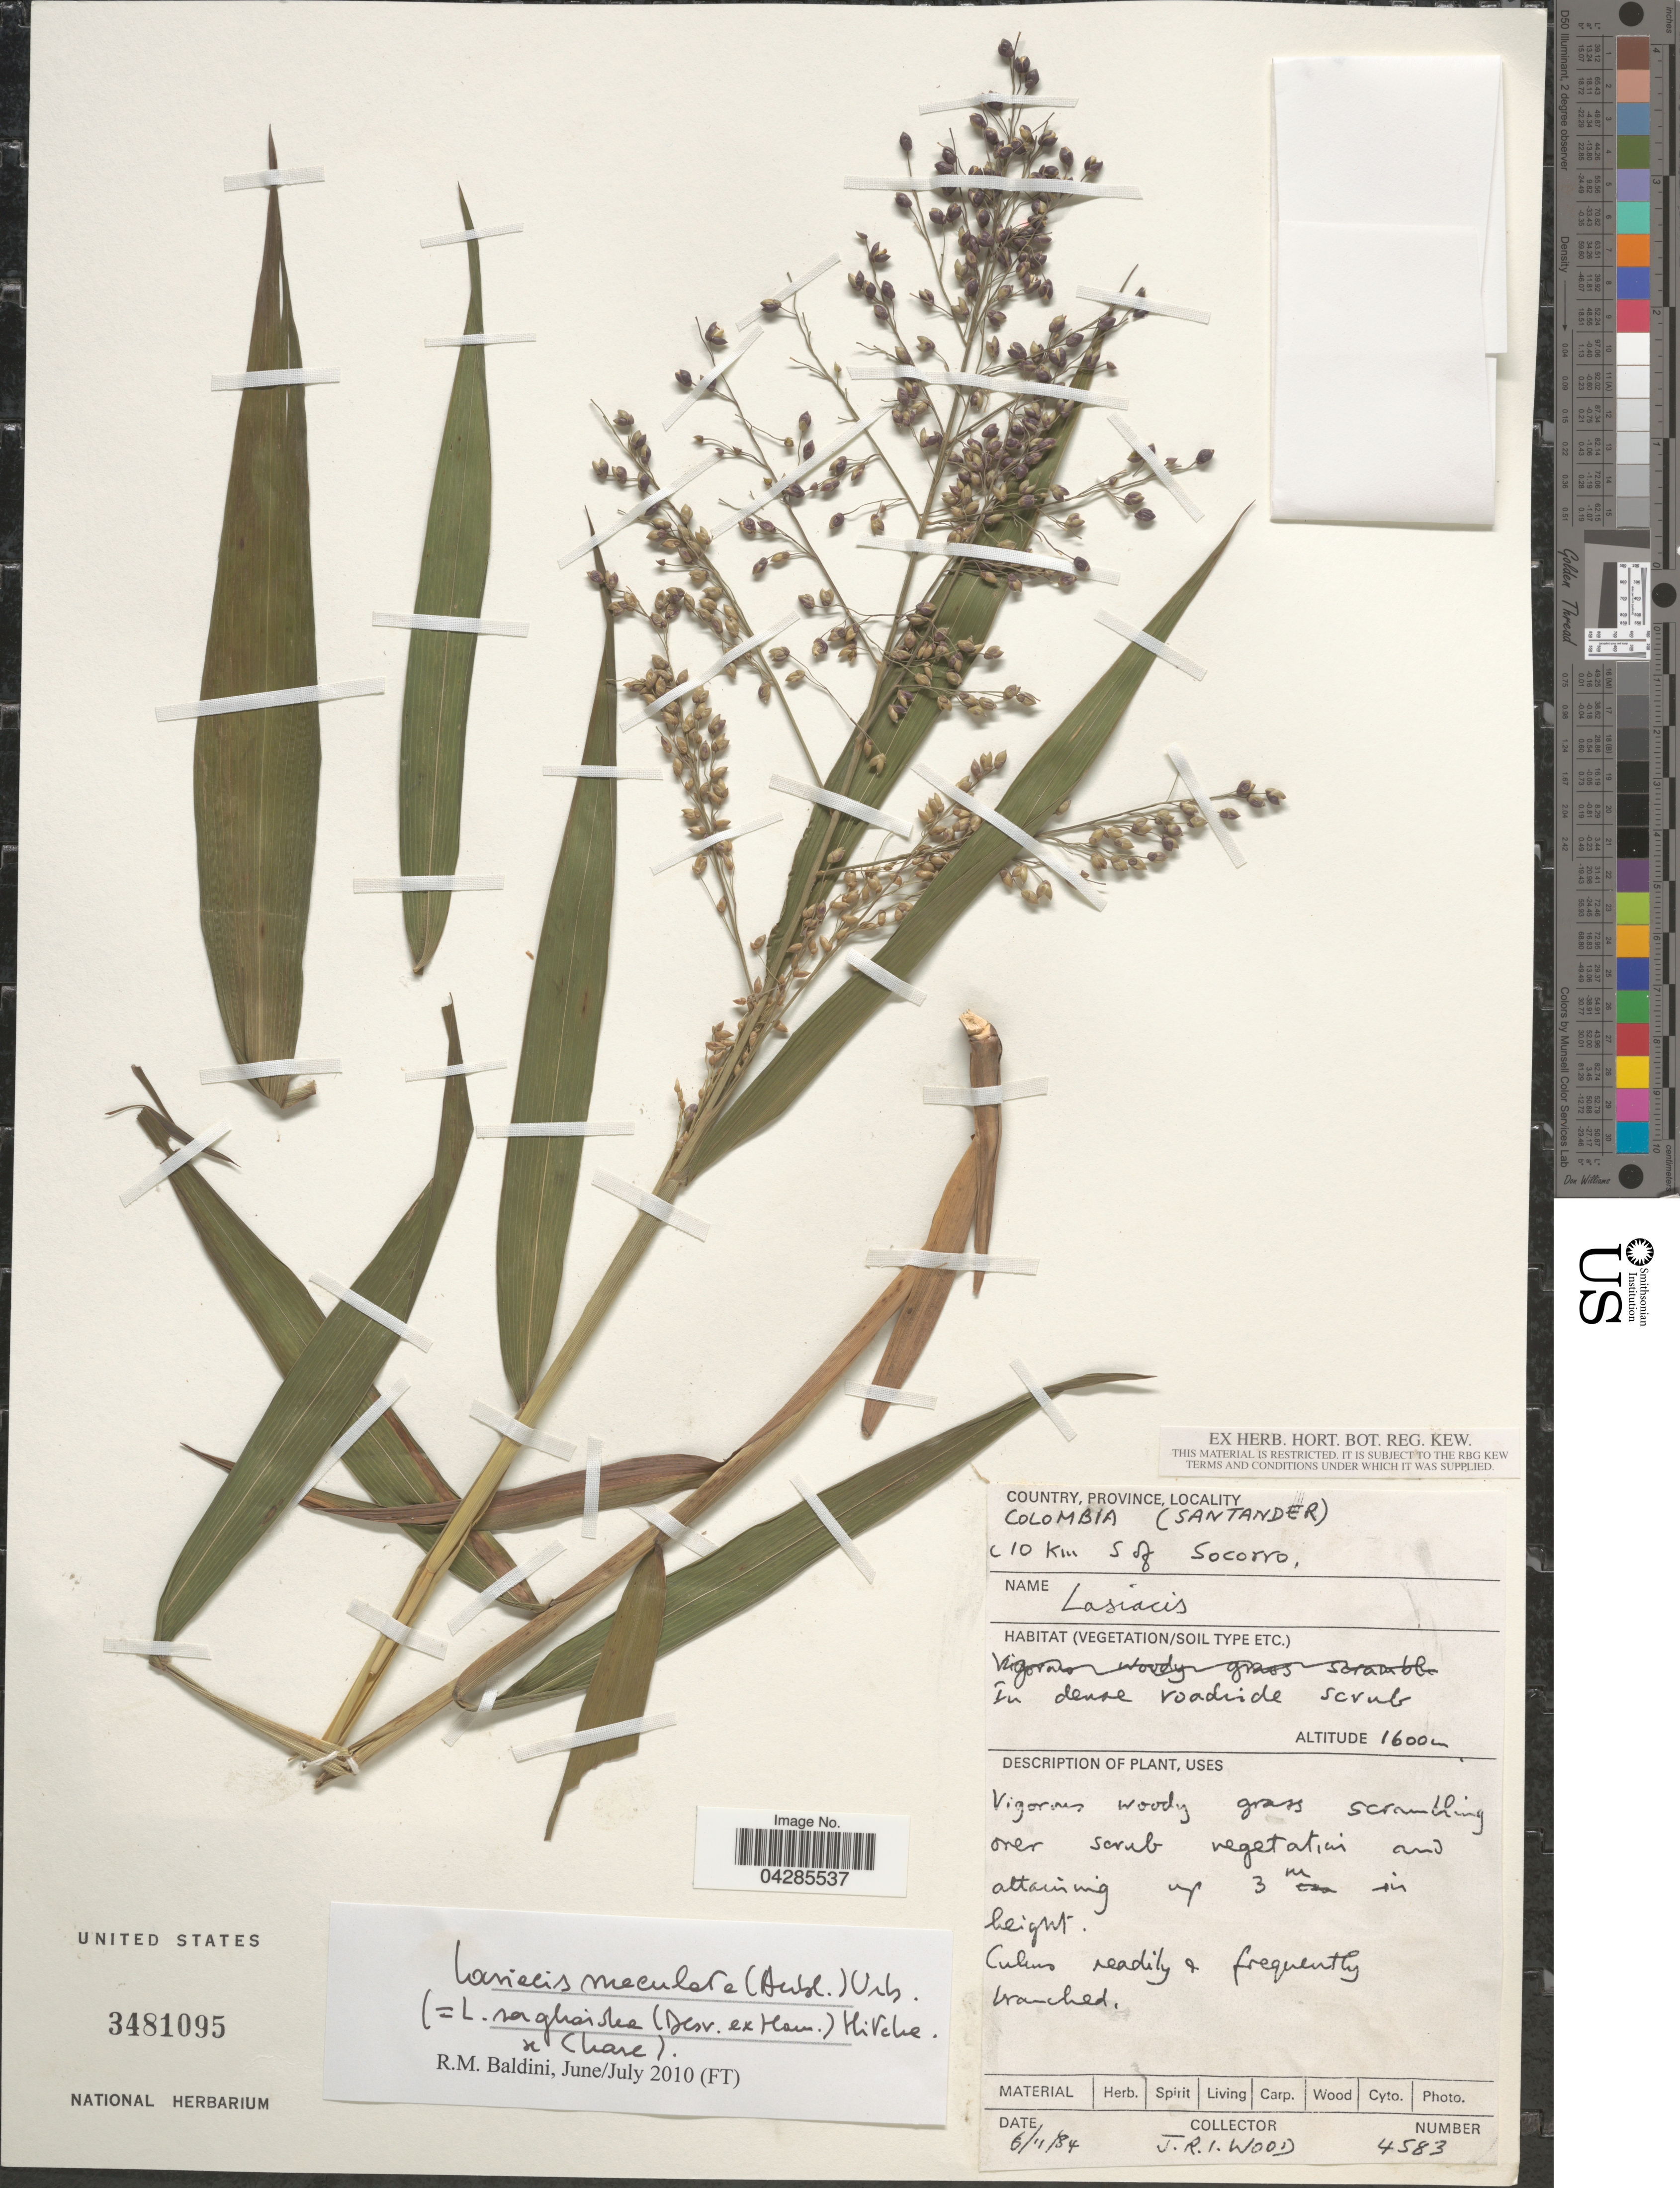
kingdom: Plantae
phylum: Tracheophyta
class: Liliopsida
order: Poales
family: Poaceae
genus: Lasiacis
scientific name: Lasiacis sorghoidea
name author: (Desv. ex Ham.) Hitchc. & Chase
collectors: J. R. I. Wood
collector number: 4583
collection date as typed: Transcribed d/m/y: 6/11/84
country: Colombia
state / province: Santander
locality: C 10 Km S of Socorro.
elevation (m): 1600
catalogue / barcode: US 3481095